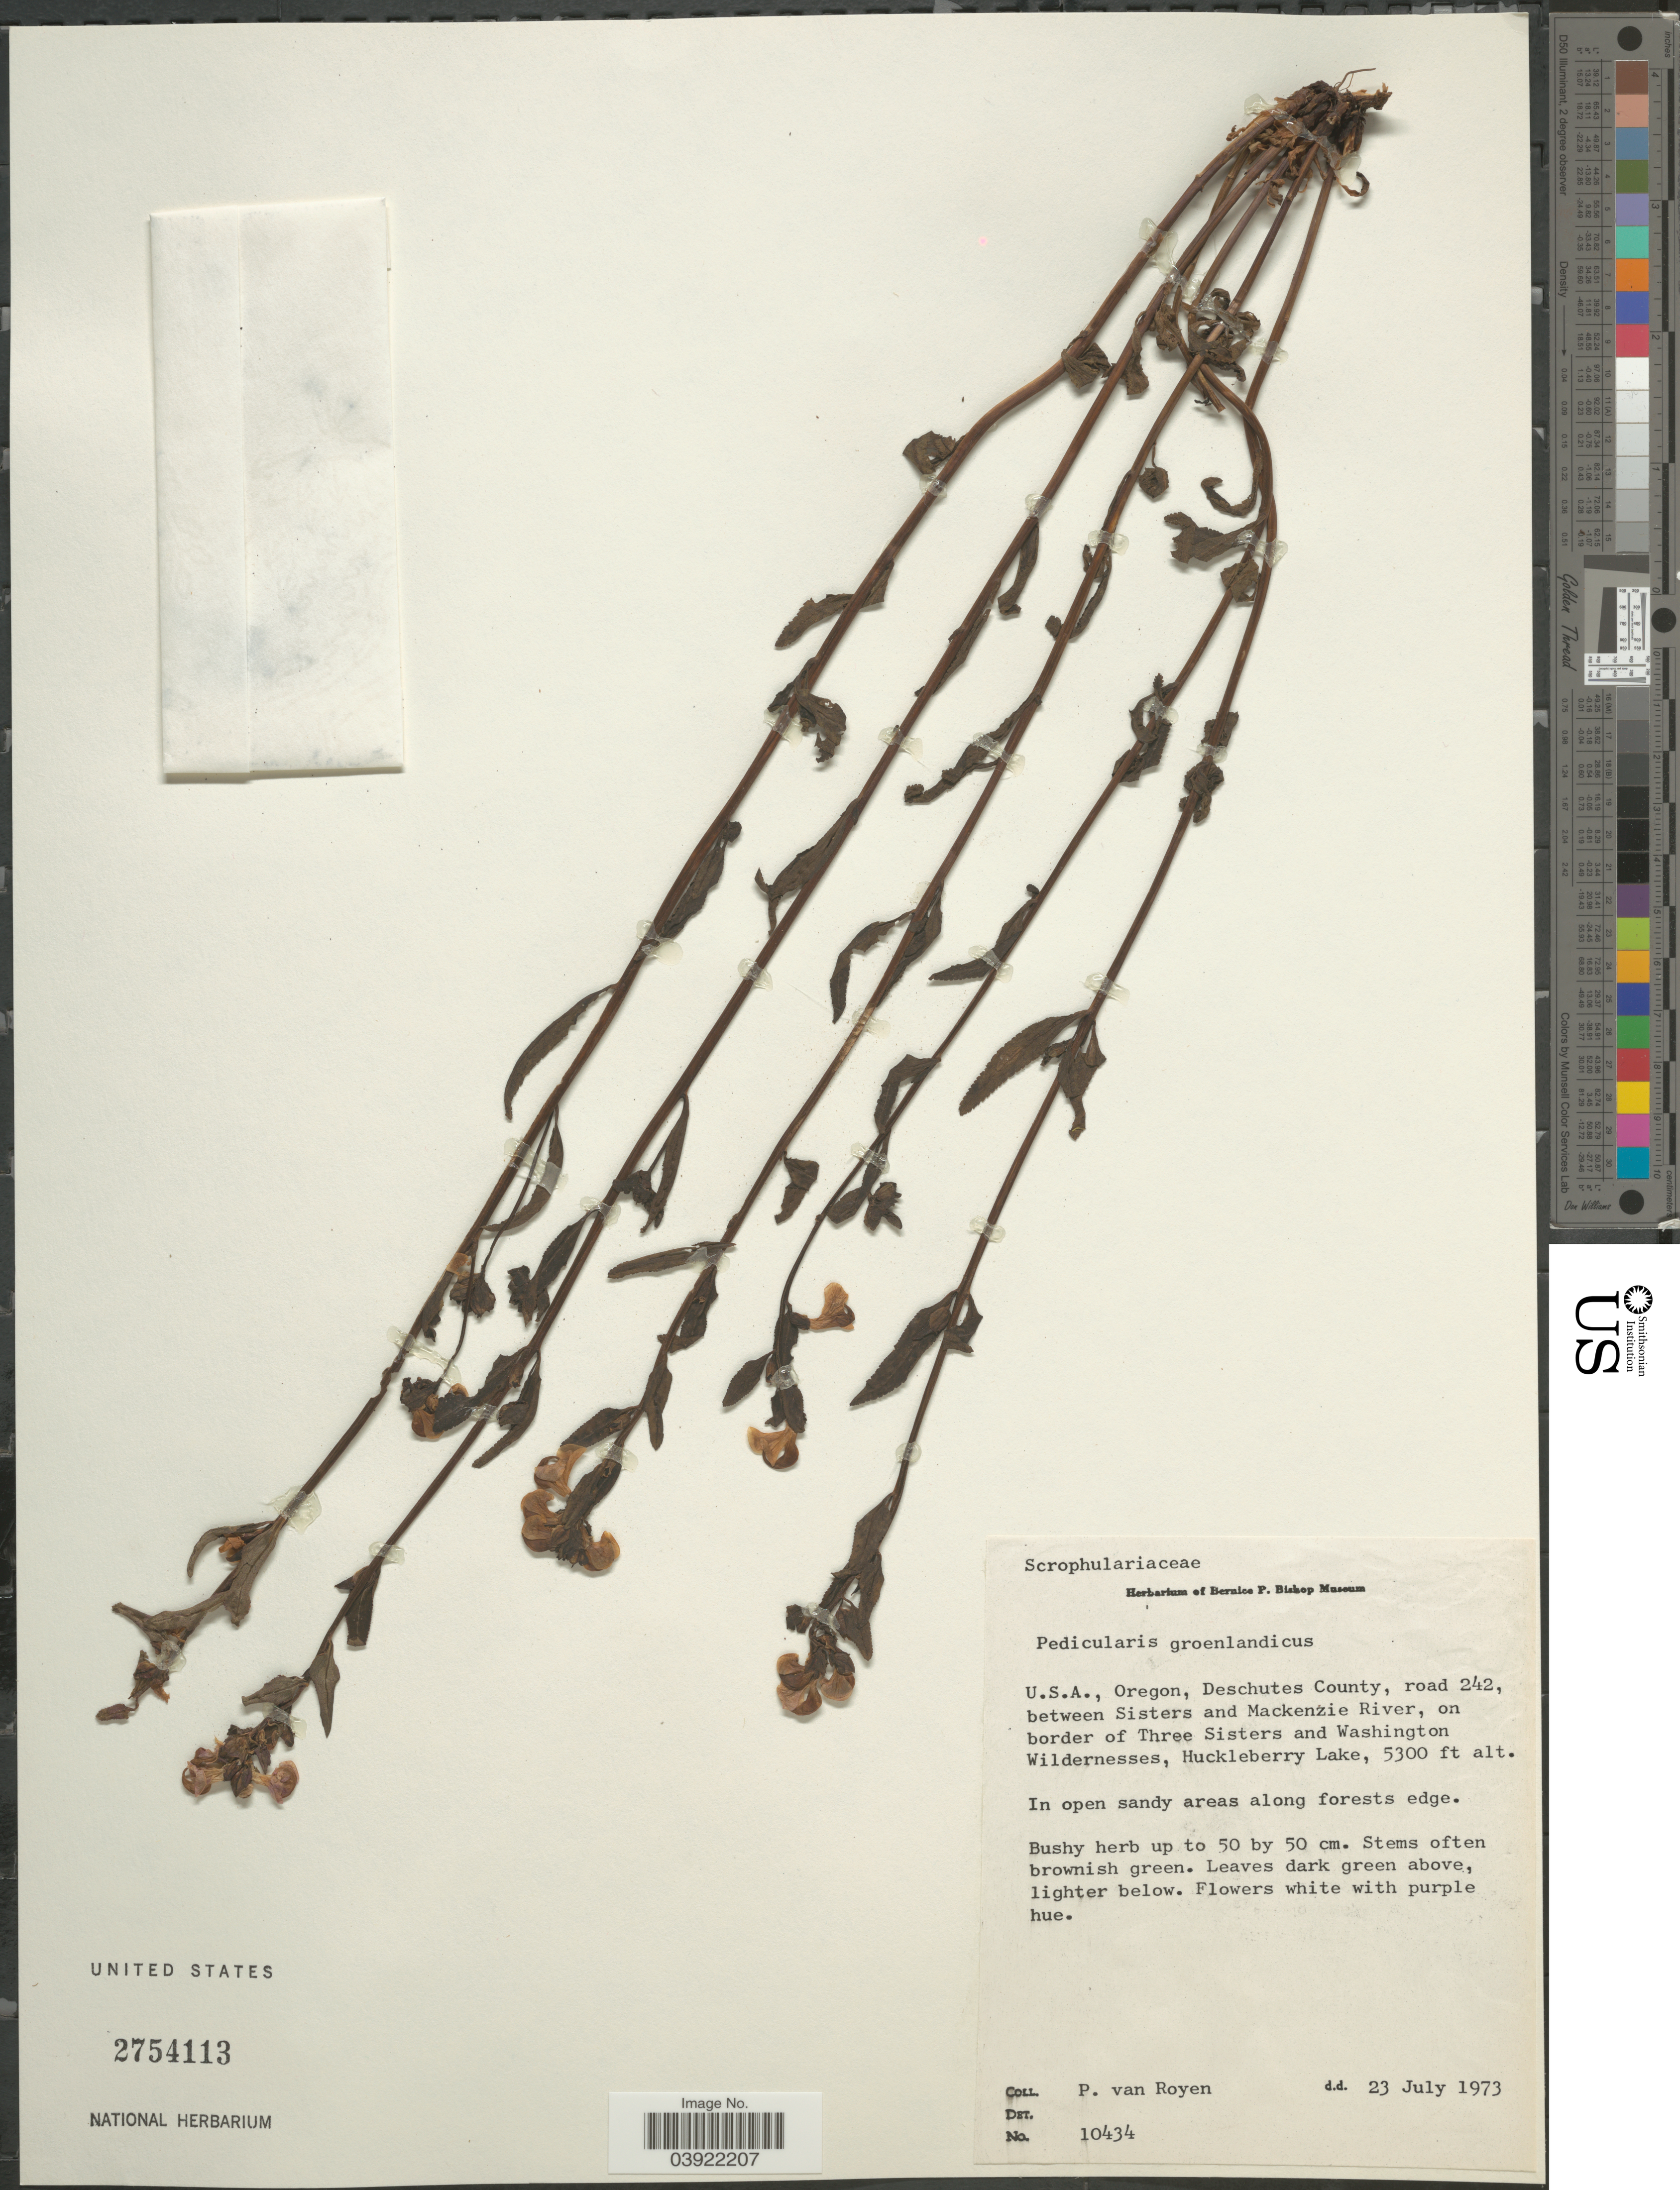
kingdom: Plantae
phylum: Tracheophyta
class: Magnoliopsida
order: Lamiales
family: Orobanchaceae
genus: Pedicularis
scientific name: Pedicularis groenlandica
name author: Retz.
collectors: P. van Royen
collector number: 10434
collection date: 1973-07-23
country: United States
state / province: Oregon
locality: Deschutes County, road 242, between Sisters and Mackenzie River, on border of Three Sisters and Washington Wilderness, Huckleberry Lake.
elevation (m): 1615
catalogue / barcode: US 2754113